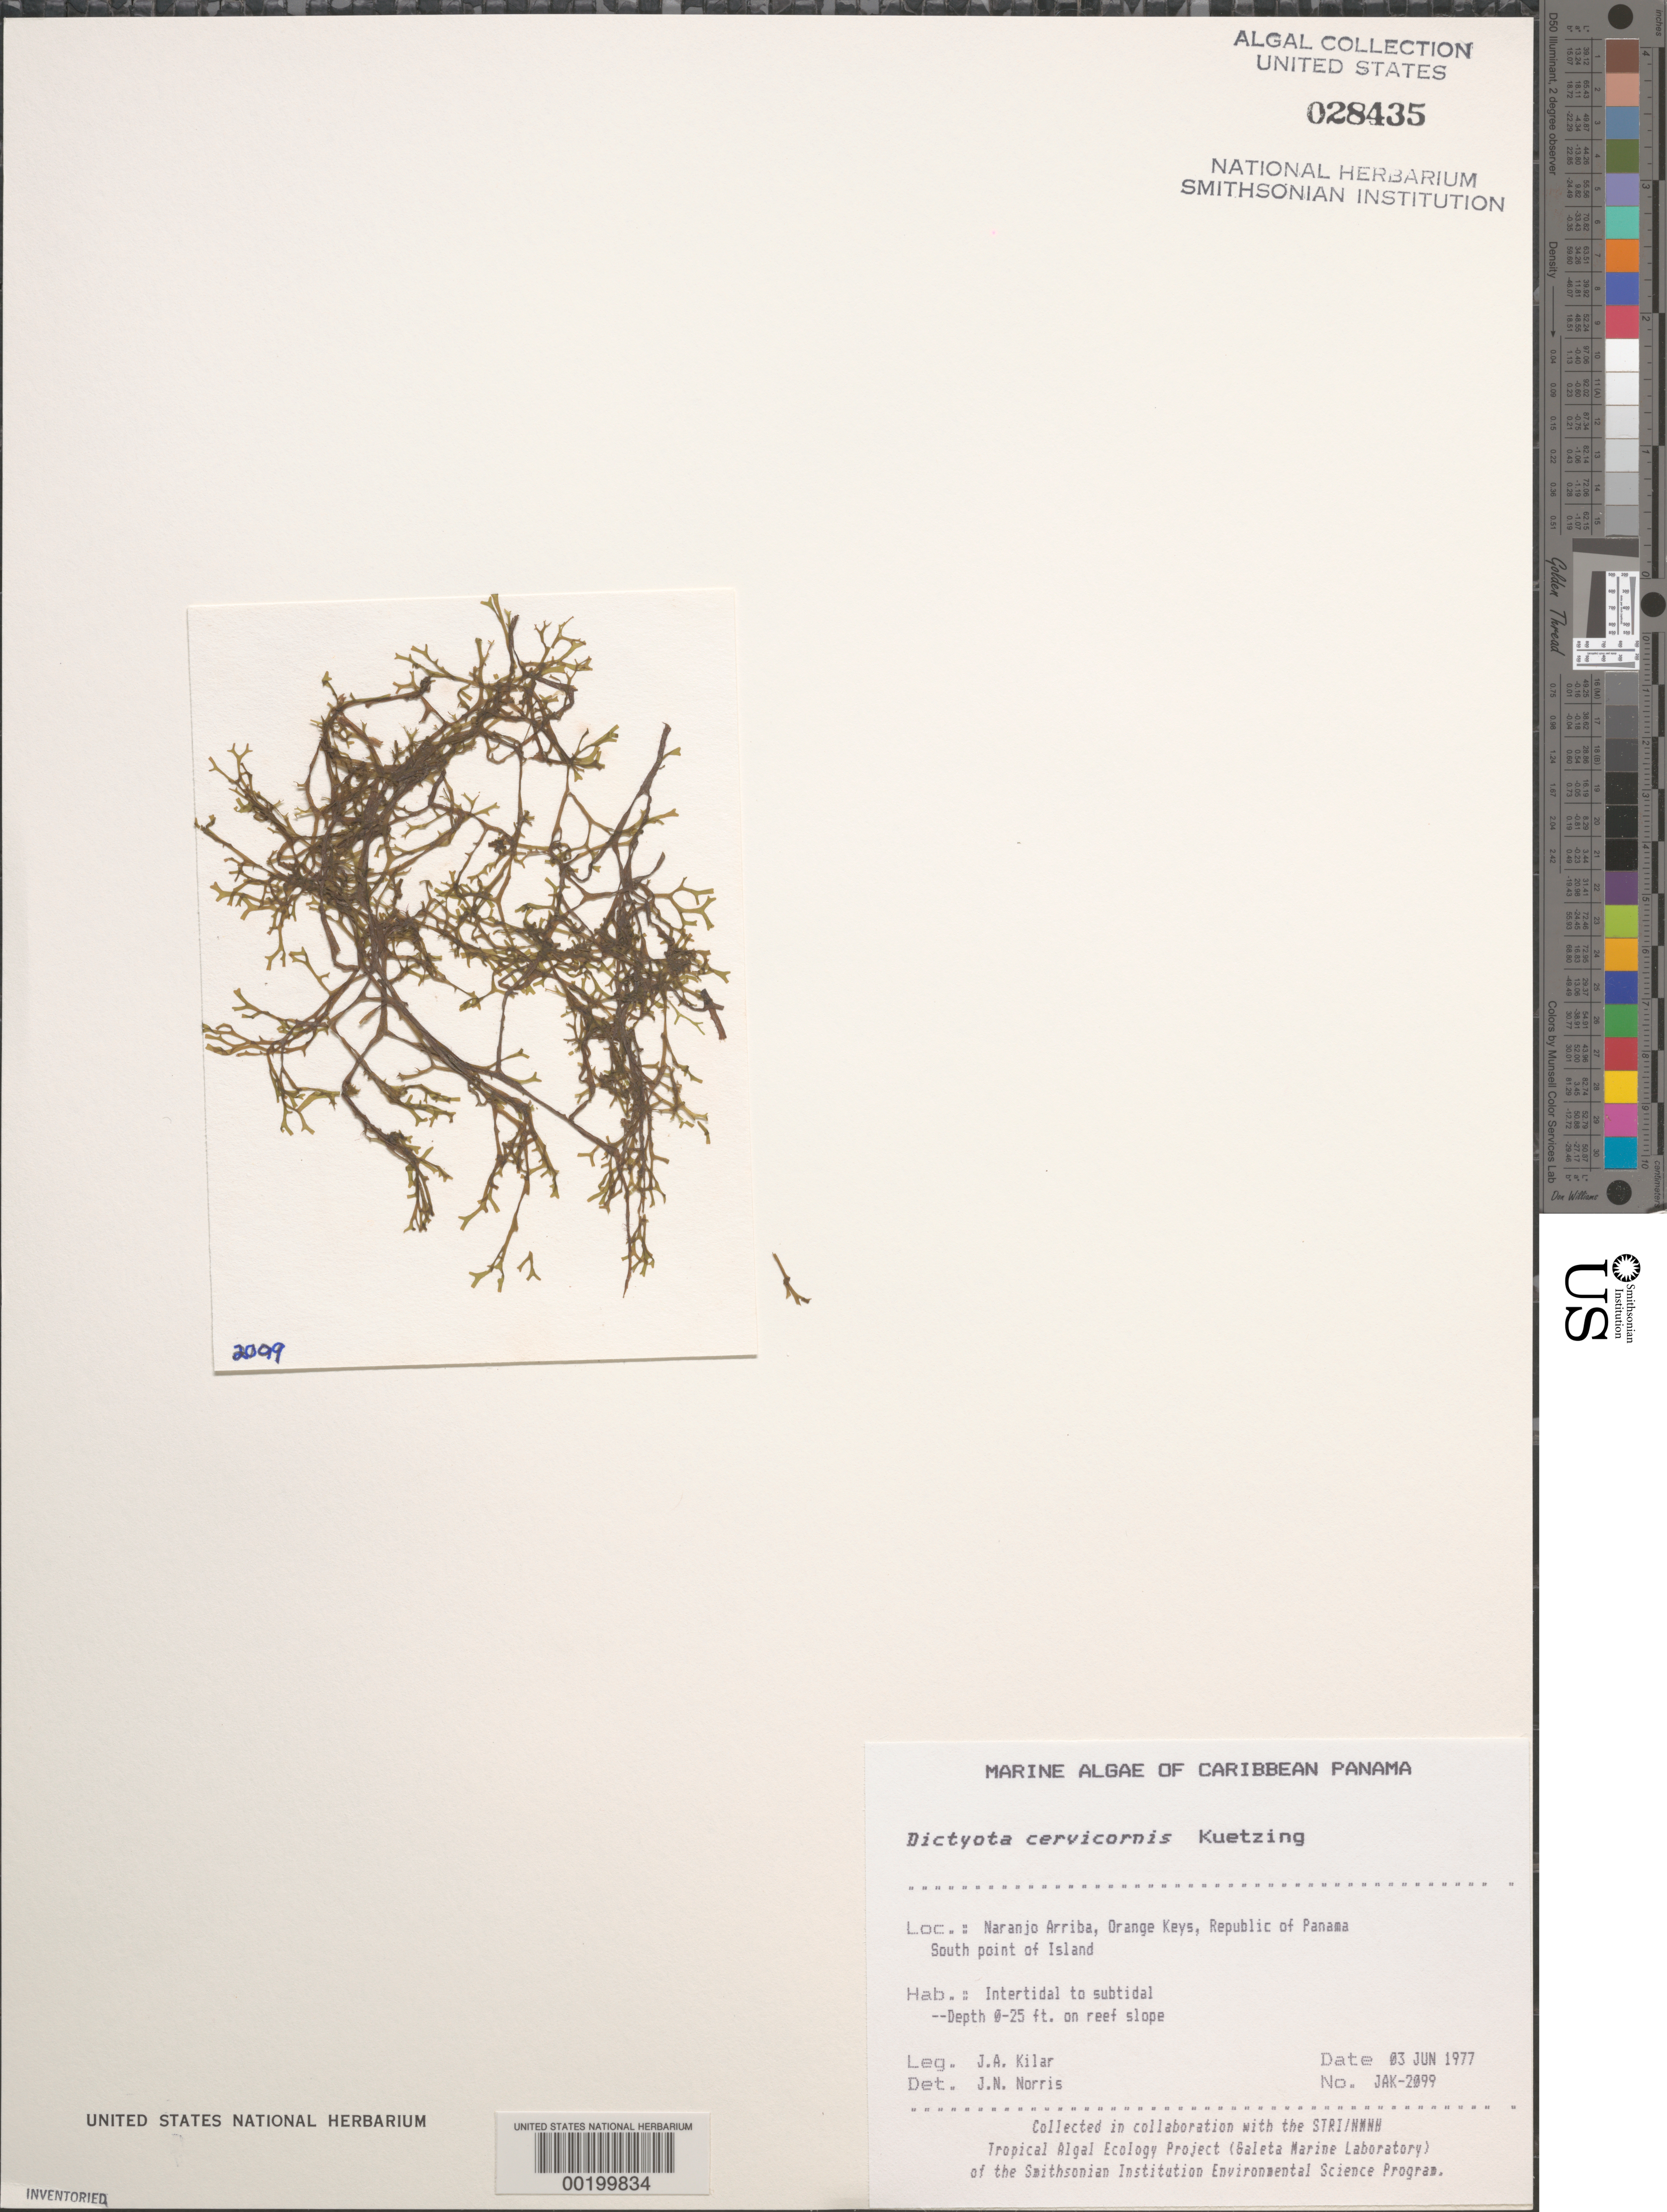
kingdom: Chromista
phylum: Ochrophyta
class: Phaeophyceae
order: Dictyotales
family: Dictyotaceae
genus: Dictyota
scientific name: Dictyota cervicornis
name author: Kütz.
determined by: Norris, James N.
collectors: J. A. Kilar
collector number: JAK-2099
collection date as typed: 03 Jun 1977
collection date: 1977-06-03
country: Panama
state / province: Colón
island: Naranjo Arriba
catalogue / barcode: US 28435